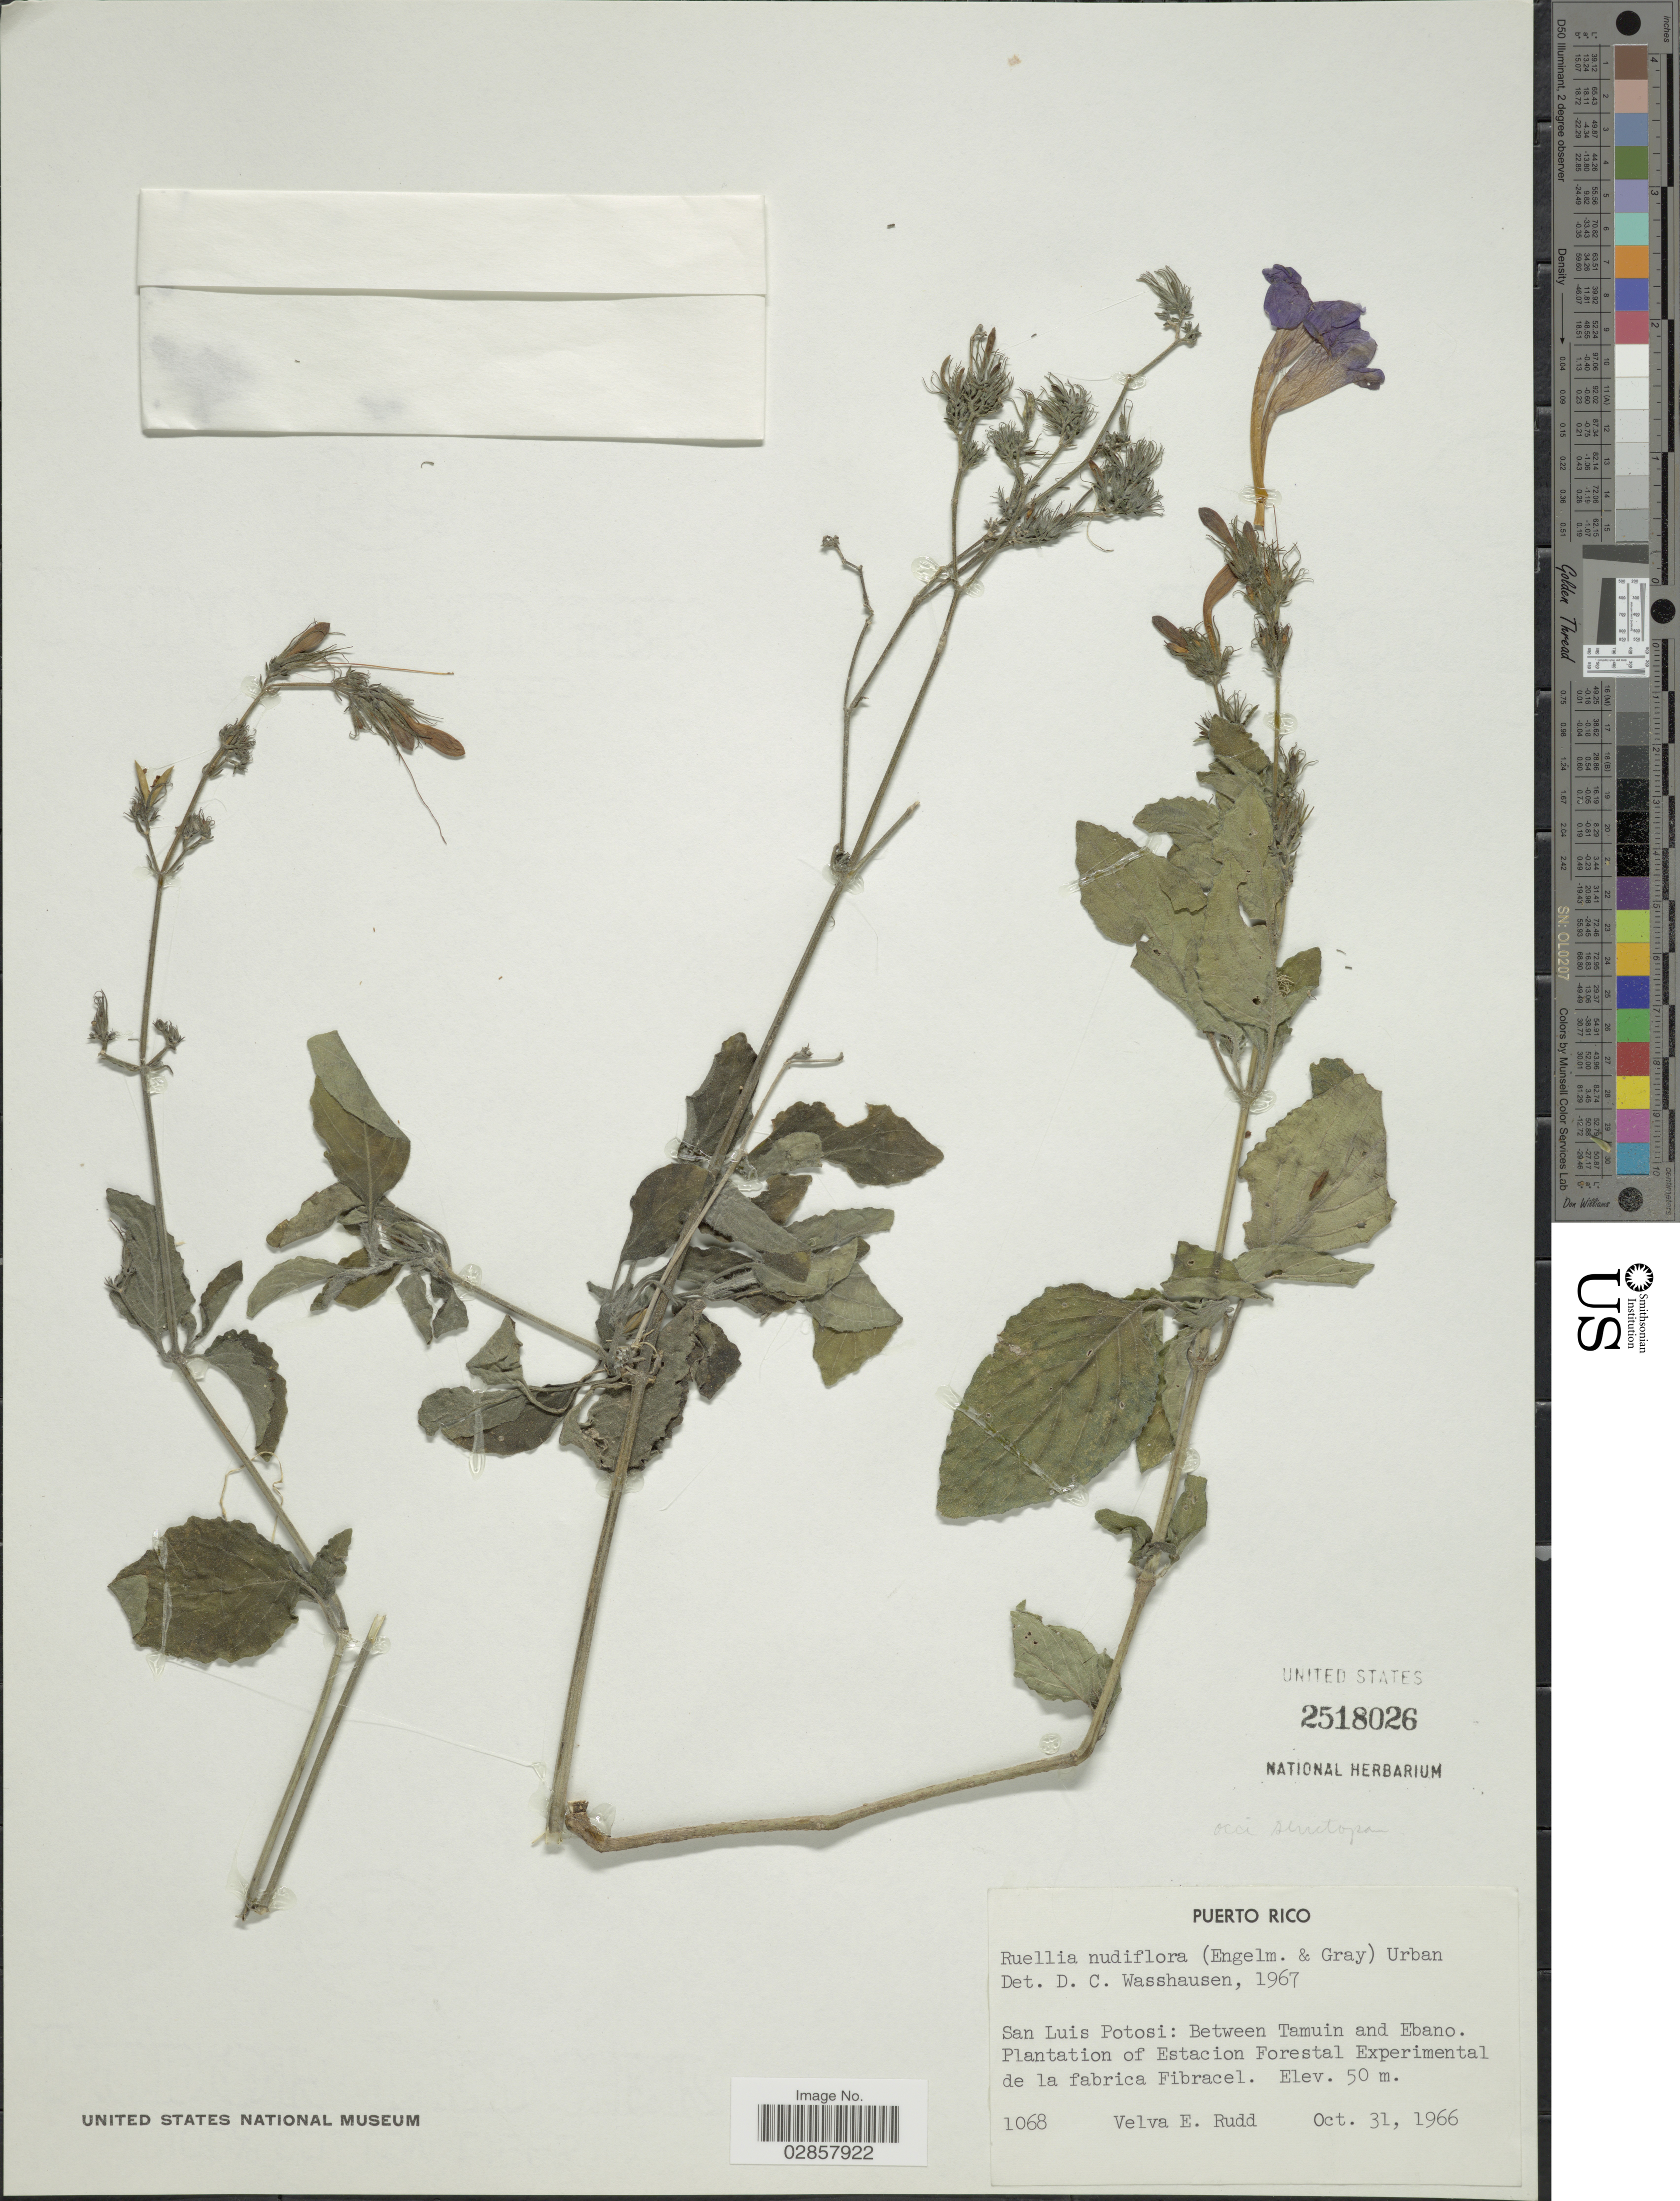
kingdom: Plantae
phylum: Tracheophyta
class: Magnoliopsida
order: Lamiales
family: Acanthaceae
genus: Ruellia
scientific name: Ruellia occidentalis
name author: (A. Gray) Tharp & F.A. Barkley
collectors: V. E. Rudd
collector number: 1068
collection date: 1966-10-31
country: Mexico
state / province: San Luis Potosí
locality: Between Tamuin and Ebano. Plantation of Estacion Forestal Experimental de la fabrica Fibracel.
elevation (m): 50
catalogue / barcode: US 2518026